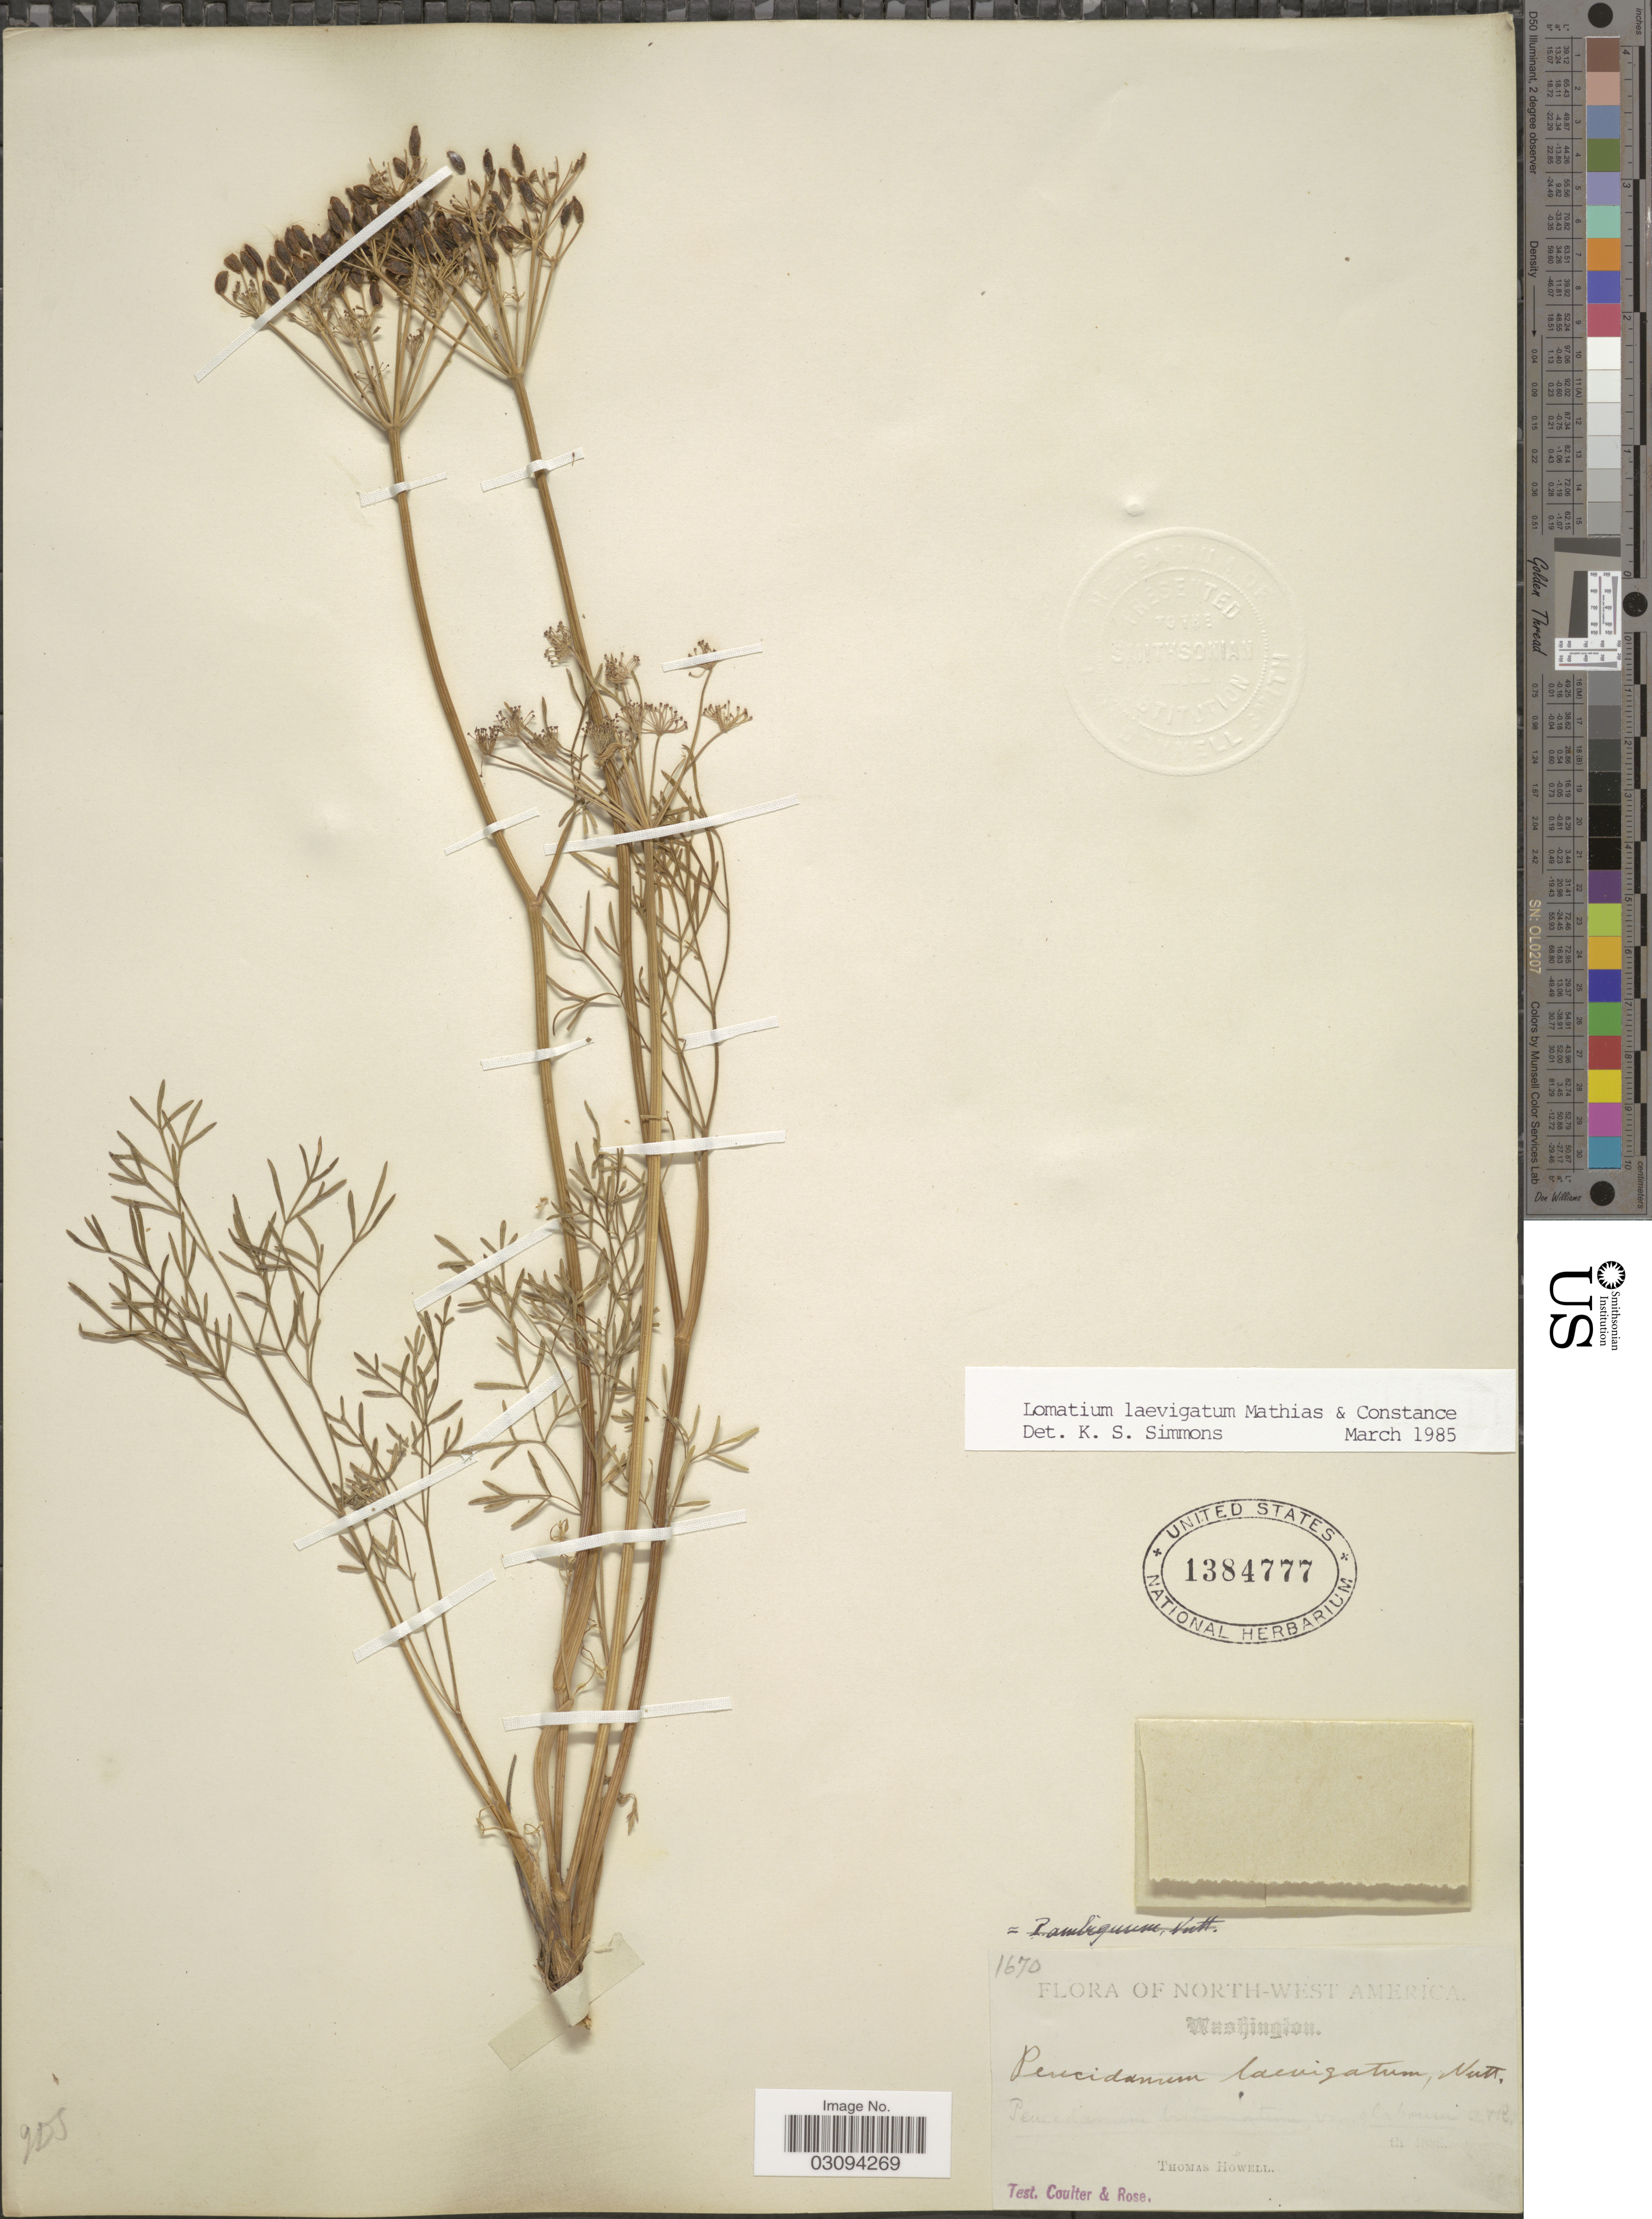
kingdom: Plantae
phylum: Tracheophyta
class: Magnoliopsida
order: Apiales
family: Apiaceae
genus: Lomatium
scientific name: Lomatium laevigatum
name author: (Nutt.) J.M. Coult. & Rose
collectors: T. Howell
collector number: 1670?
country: United States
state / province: Washington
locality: North-West America.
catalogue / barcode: US 1384777